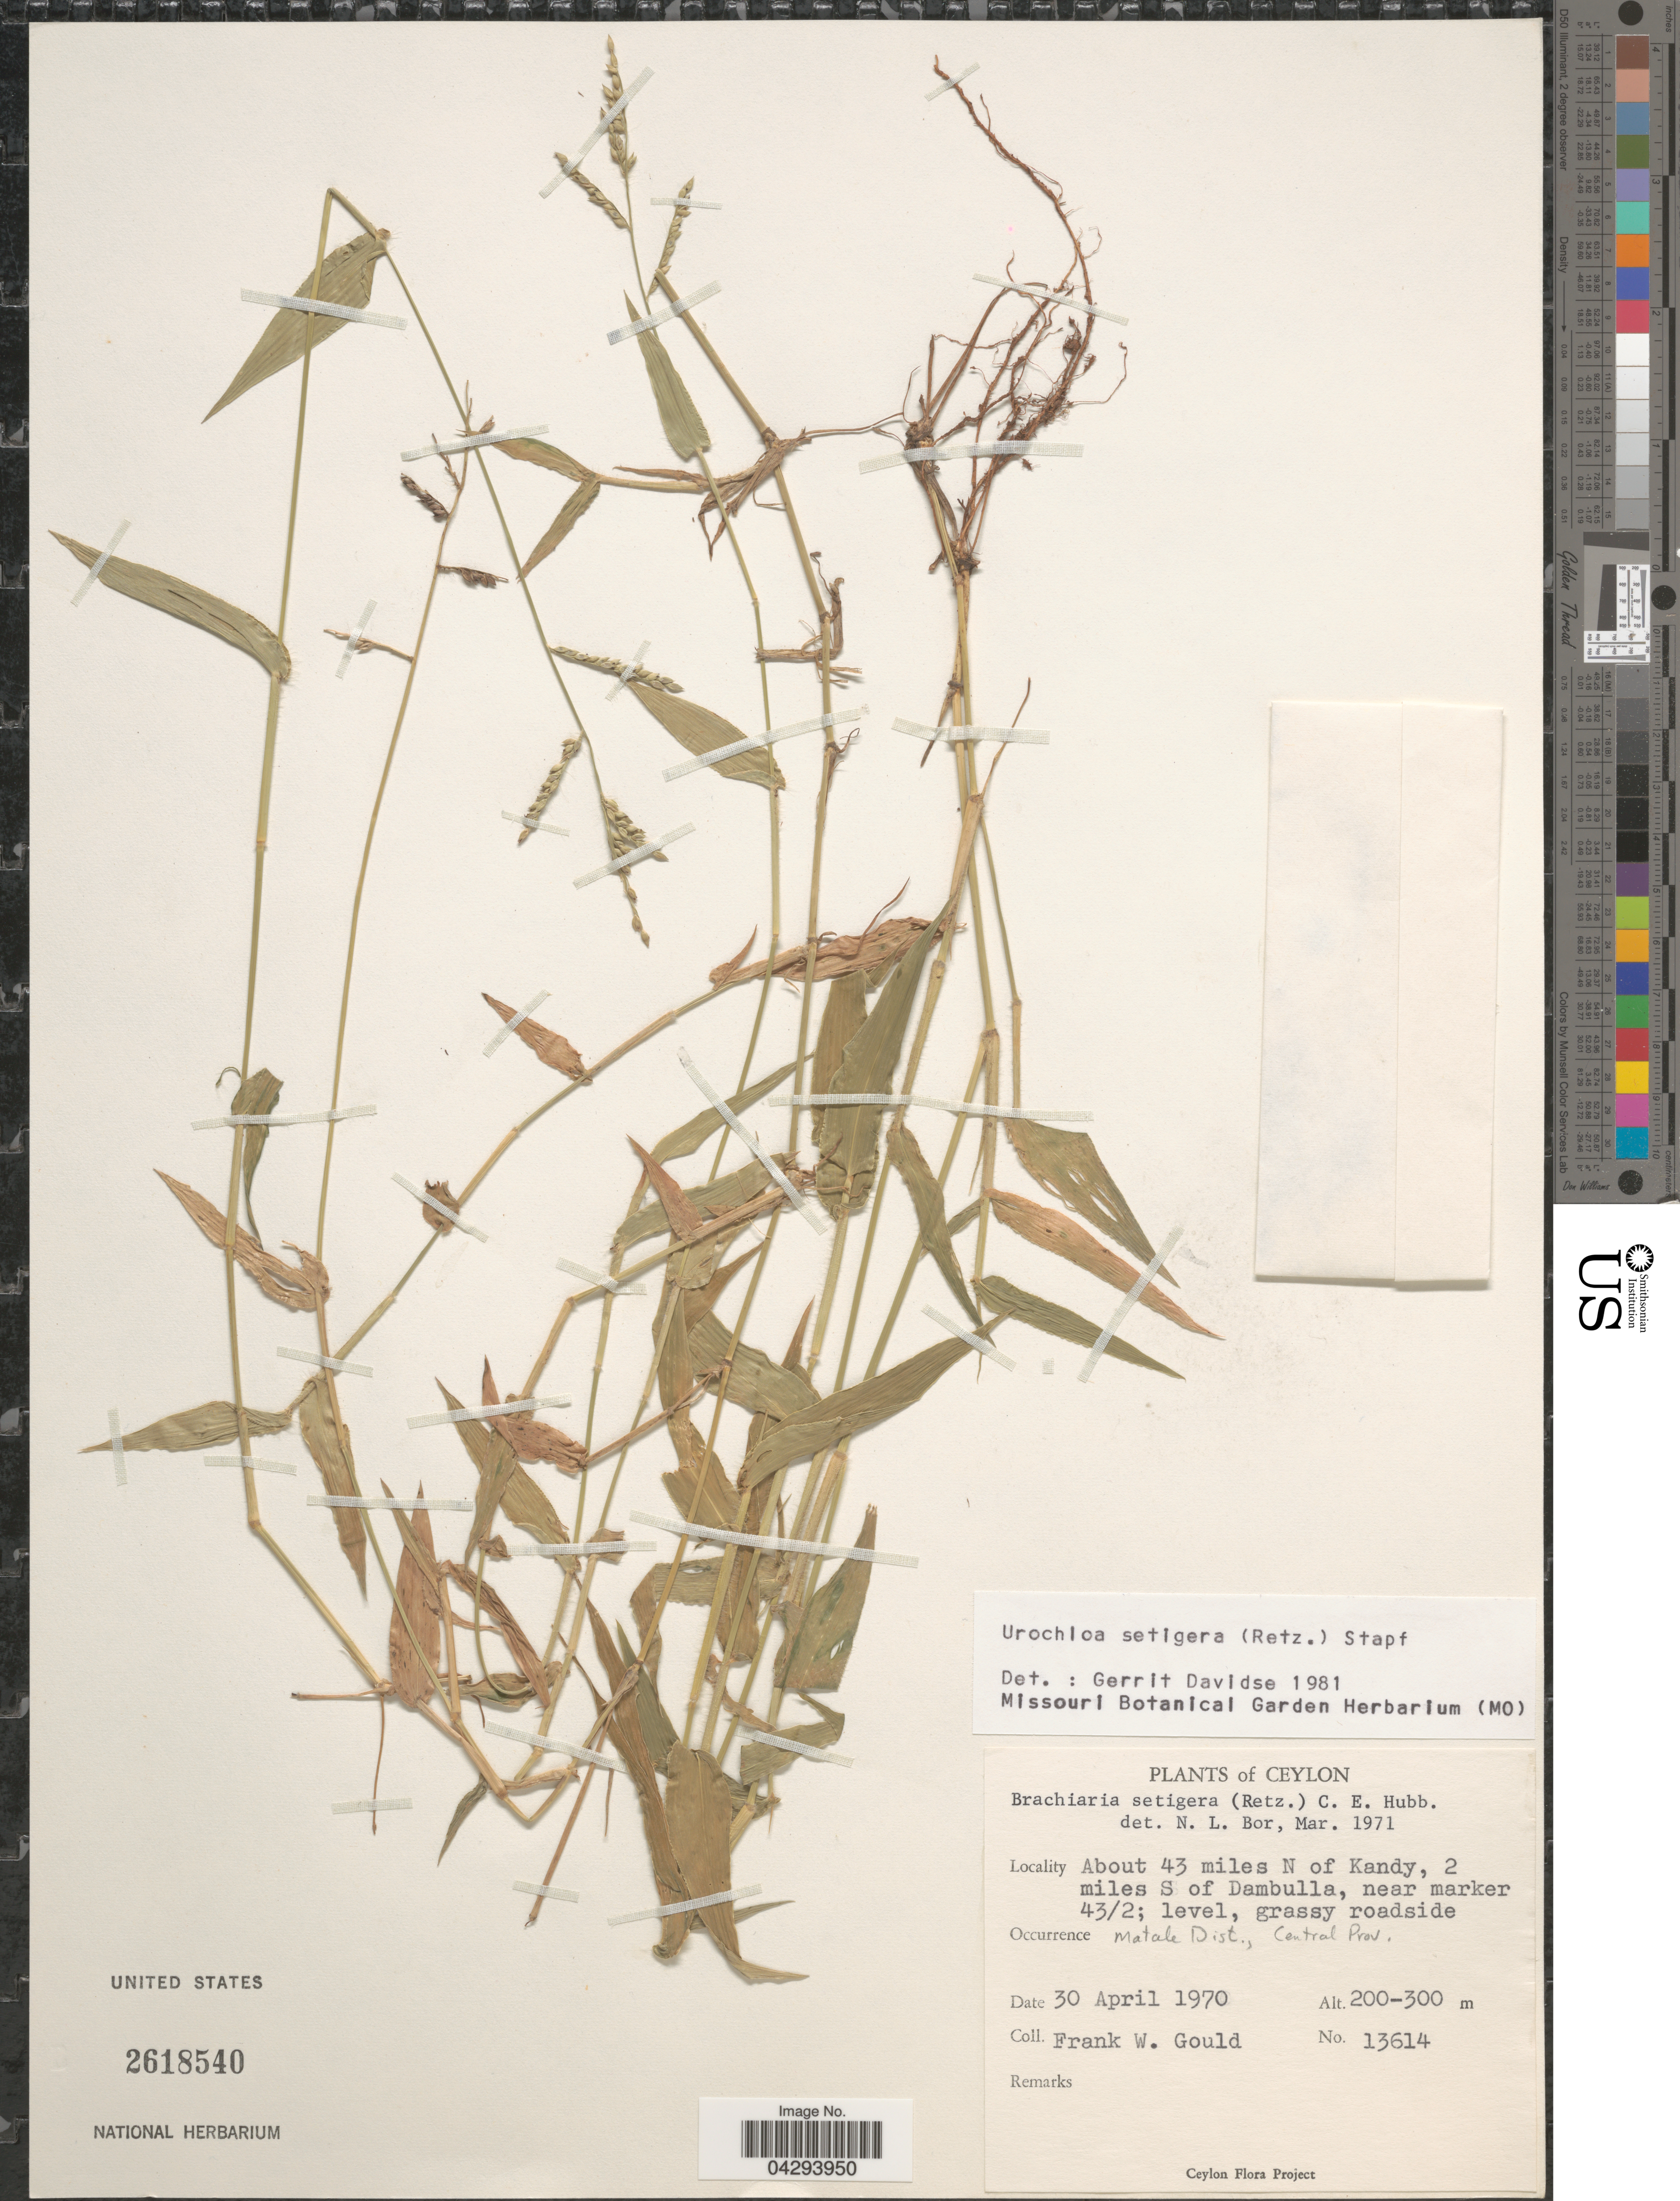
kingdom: Plantae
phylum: Tracheophyta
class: Liliopsida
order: Poales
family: Poaceae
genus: Urochloa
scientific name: Urochloa setigera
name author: (Retz.) Stapf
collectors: F. W. Gould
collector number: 13614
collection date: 1970-04-30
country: Sri Lanka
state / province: Central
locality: Ceylon. About 43 miles N of Kandy, 2 miles S of Dambulla, near marker 43/2. Matale Dist.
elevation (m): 200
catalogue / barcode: US 2618540